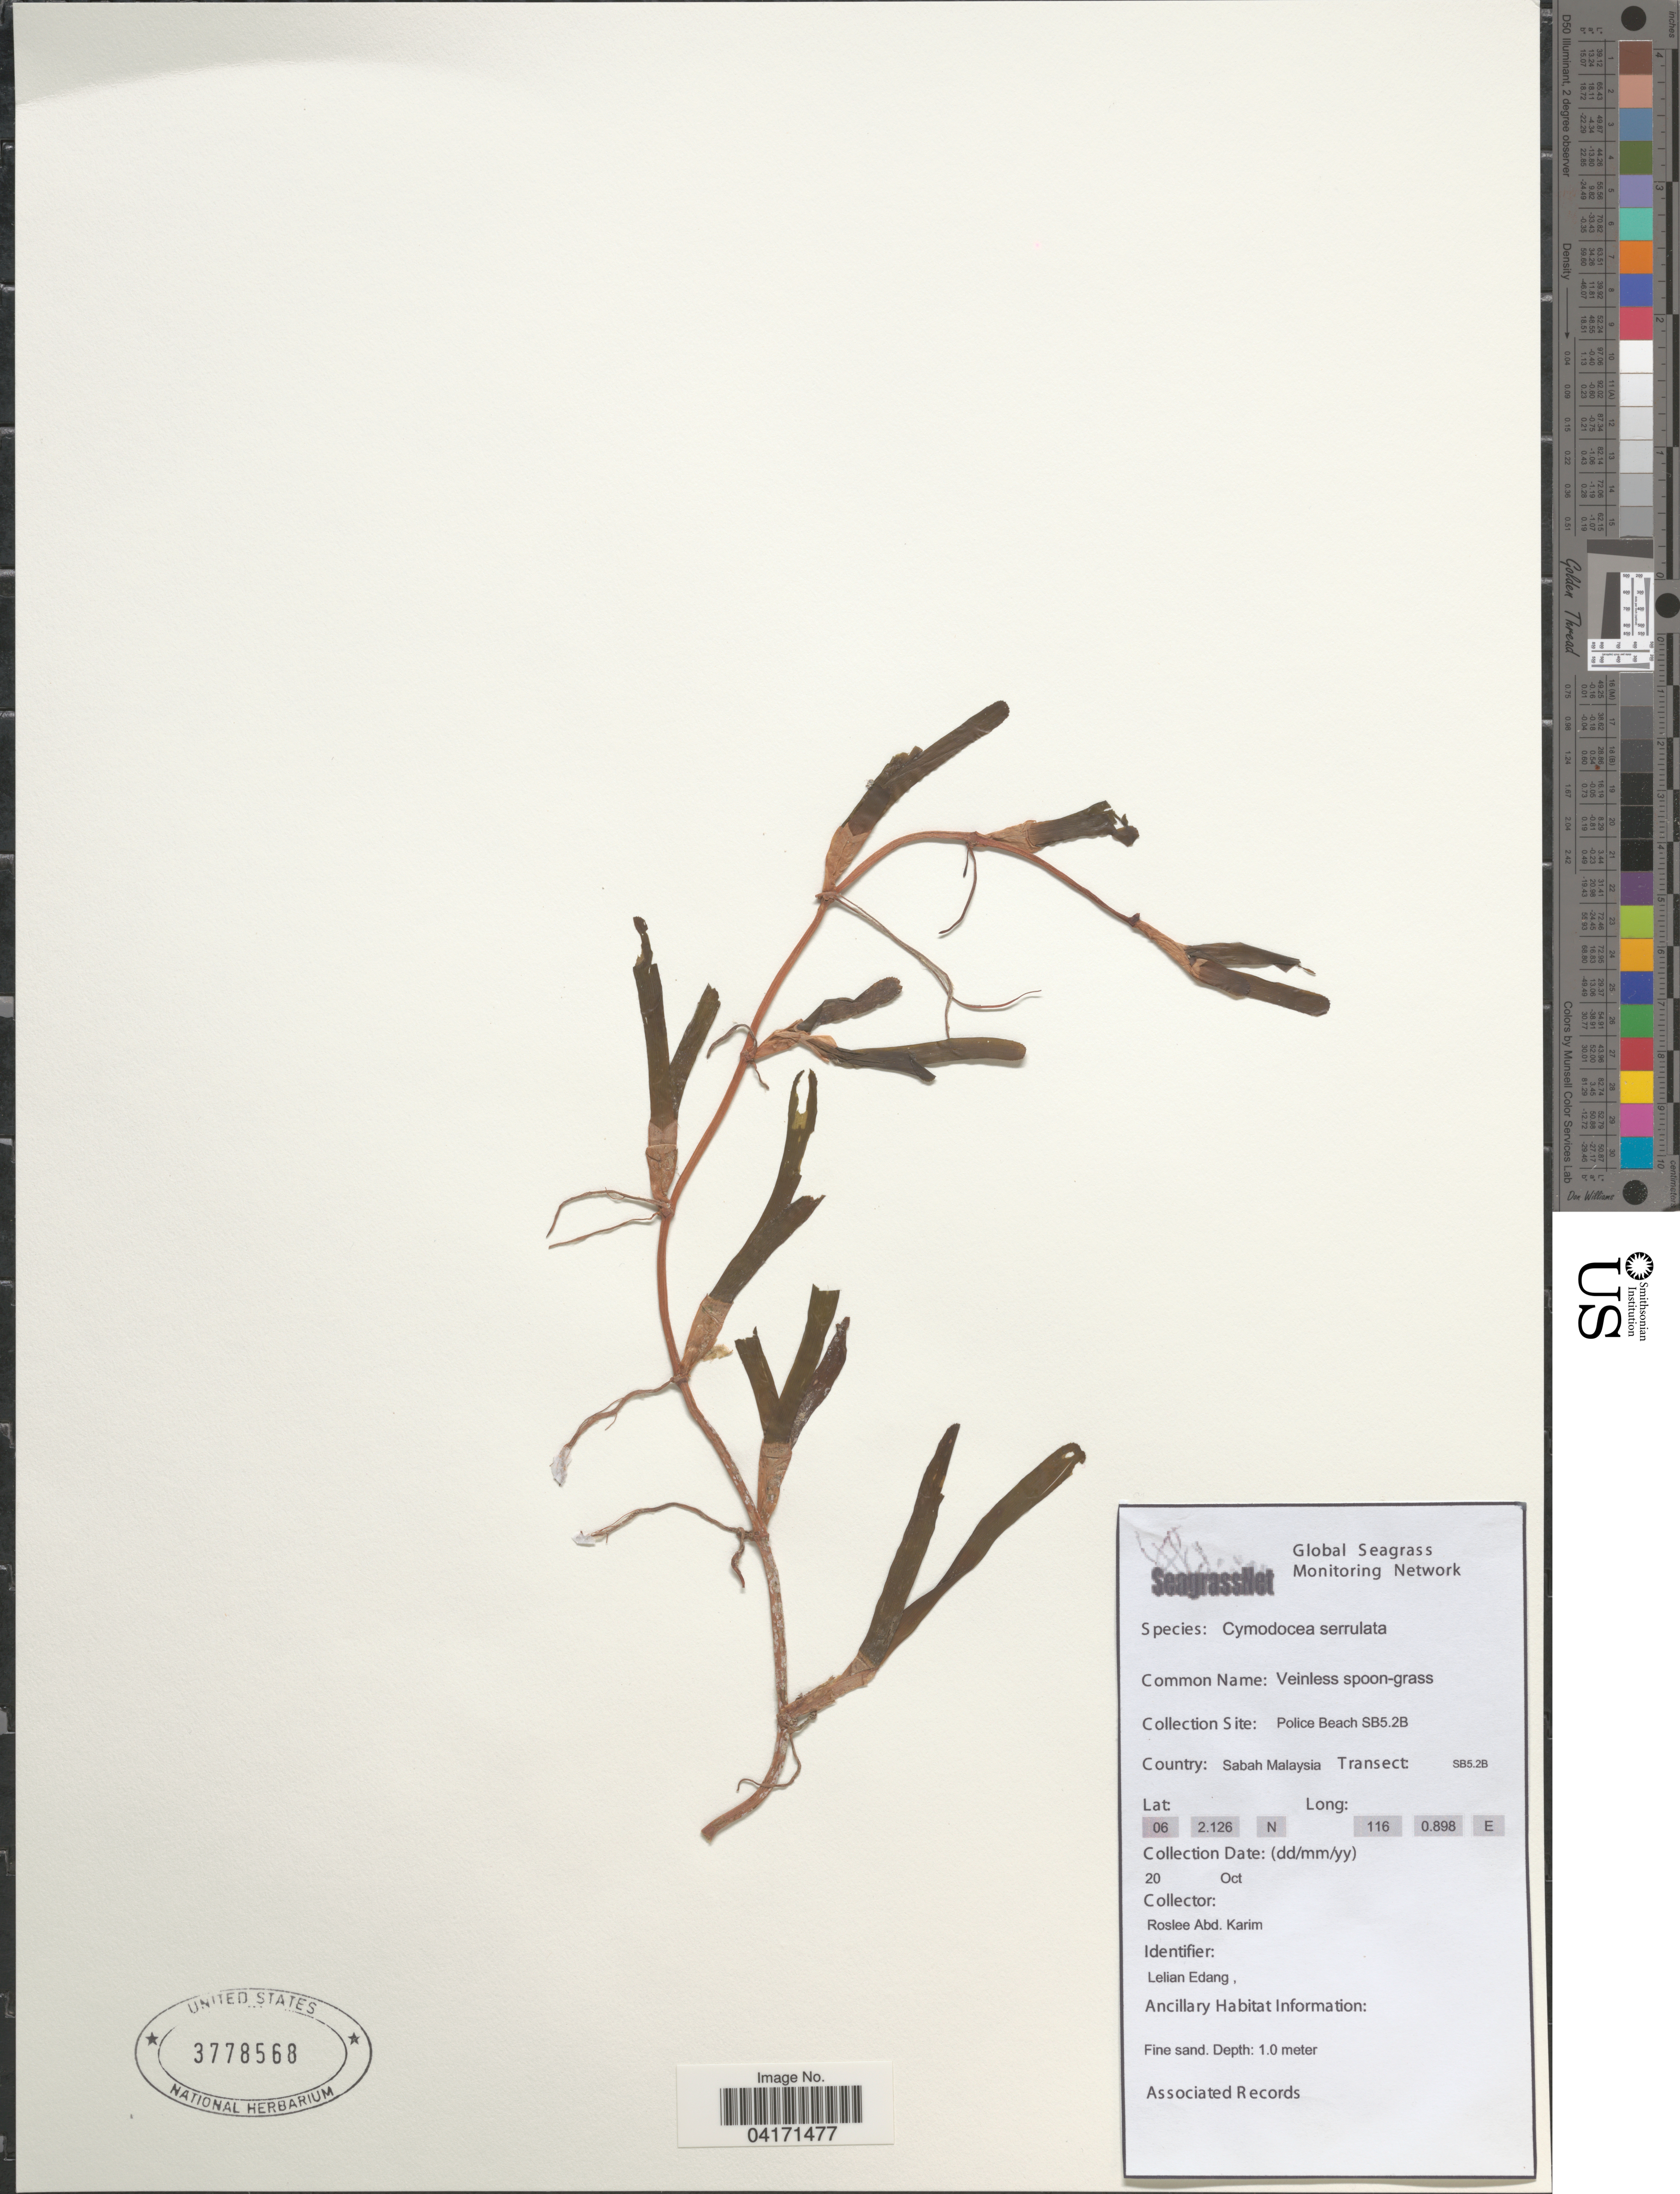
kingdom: Plantae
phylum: Tracheophyta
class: Liliopsida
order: Alismatales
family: Cymodoceaceae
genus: Cymodocea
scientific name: Cymodocea serrulata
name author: (R. Br.) Magnus & Ashers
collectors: N. Kamin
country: Malaysia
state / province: Sabah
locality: Police Beach SB5.2B. SB5.2B.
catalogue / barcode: US 3778568